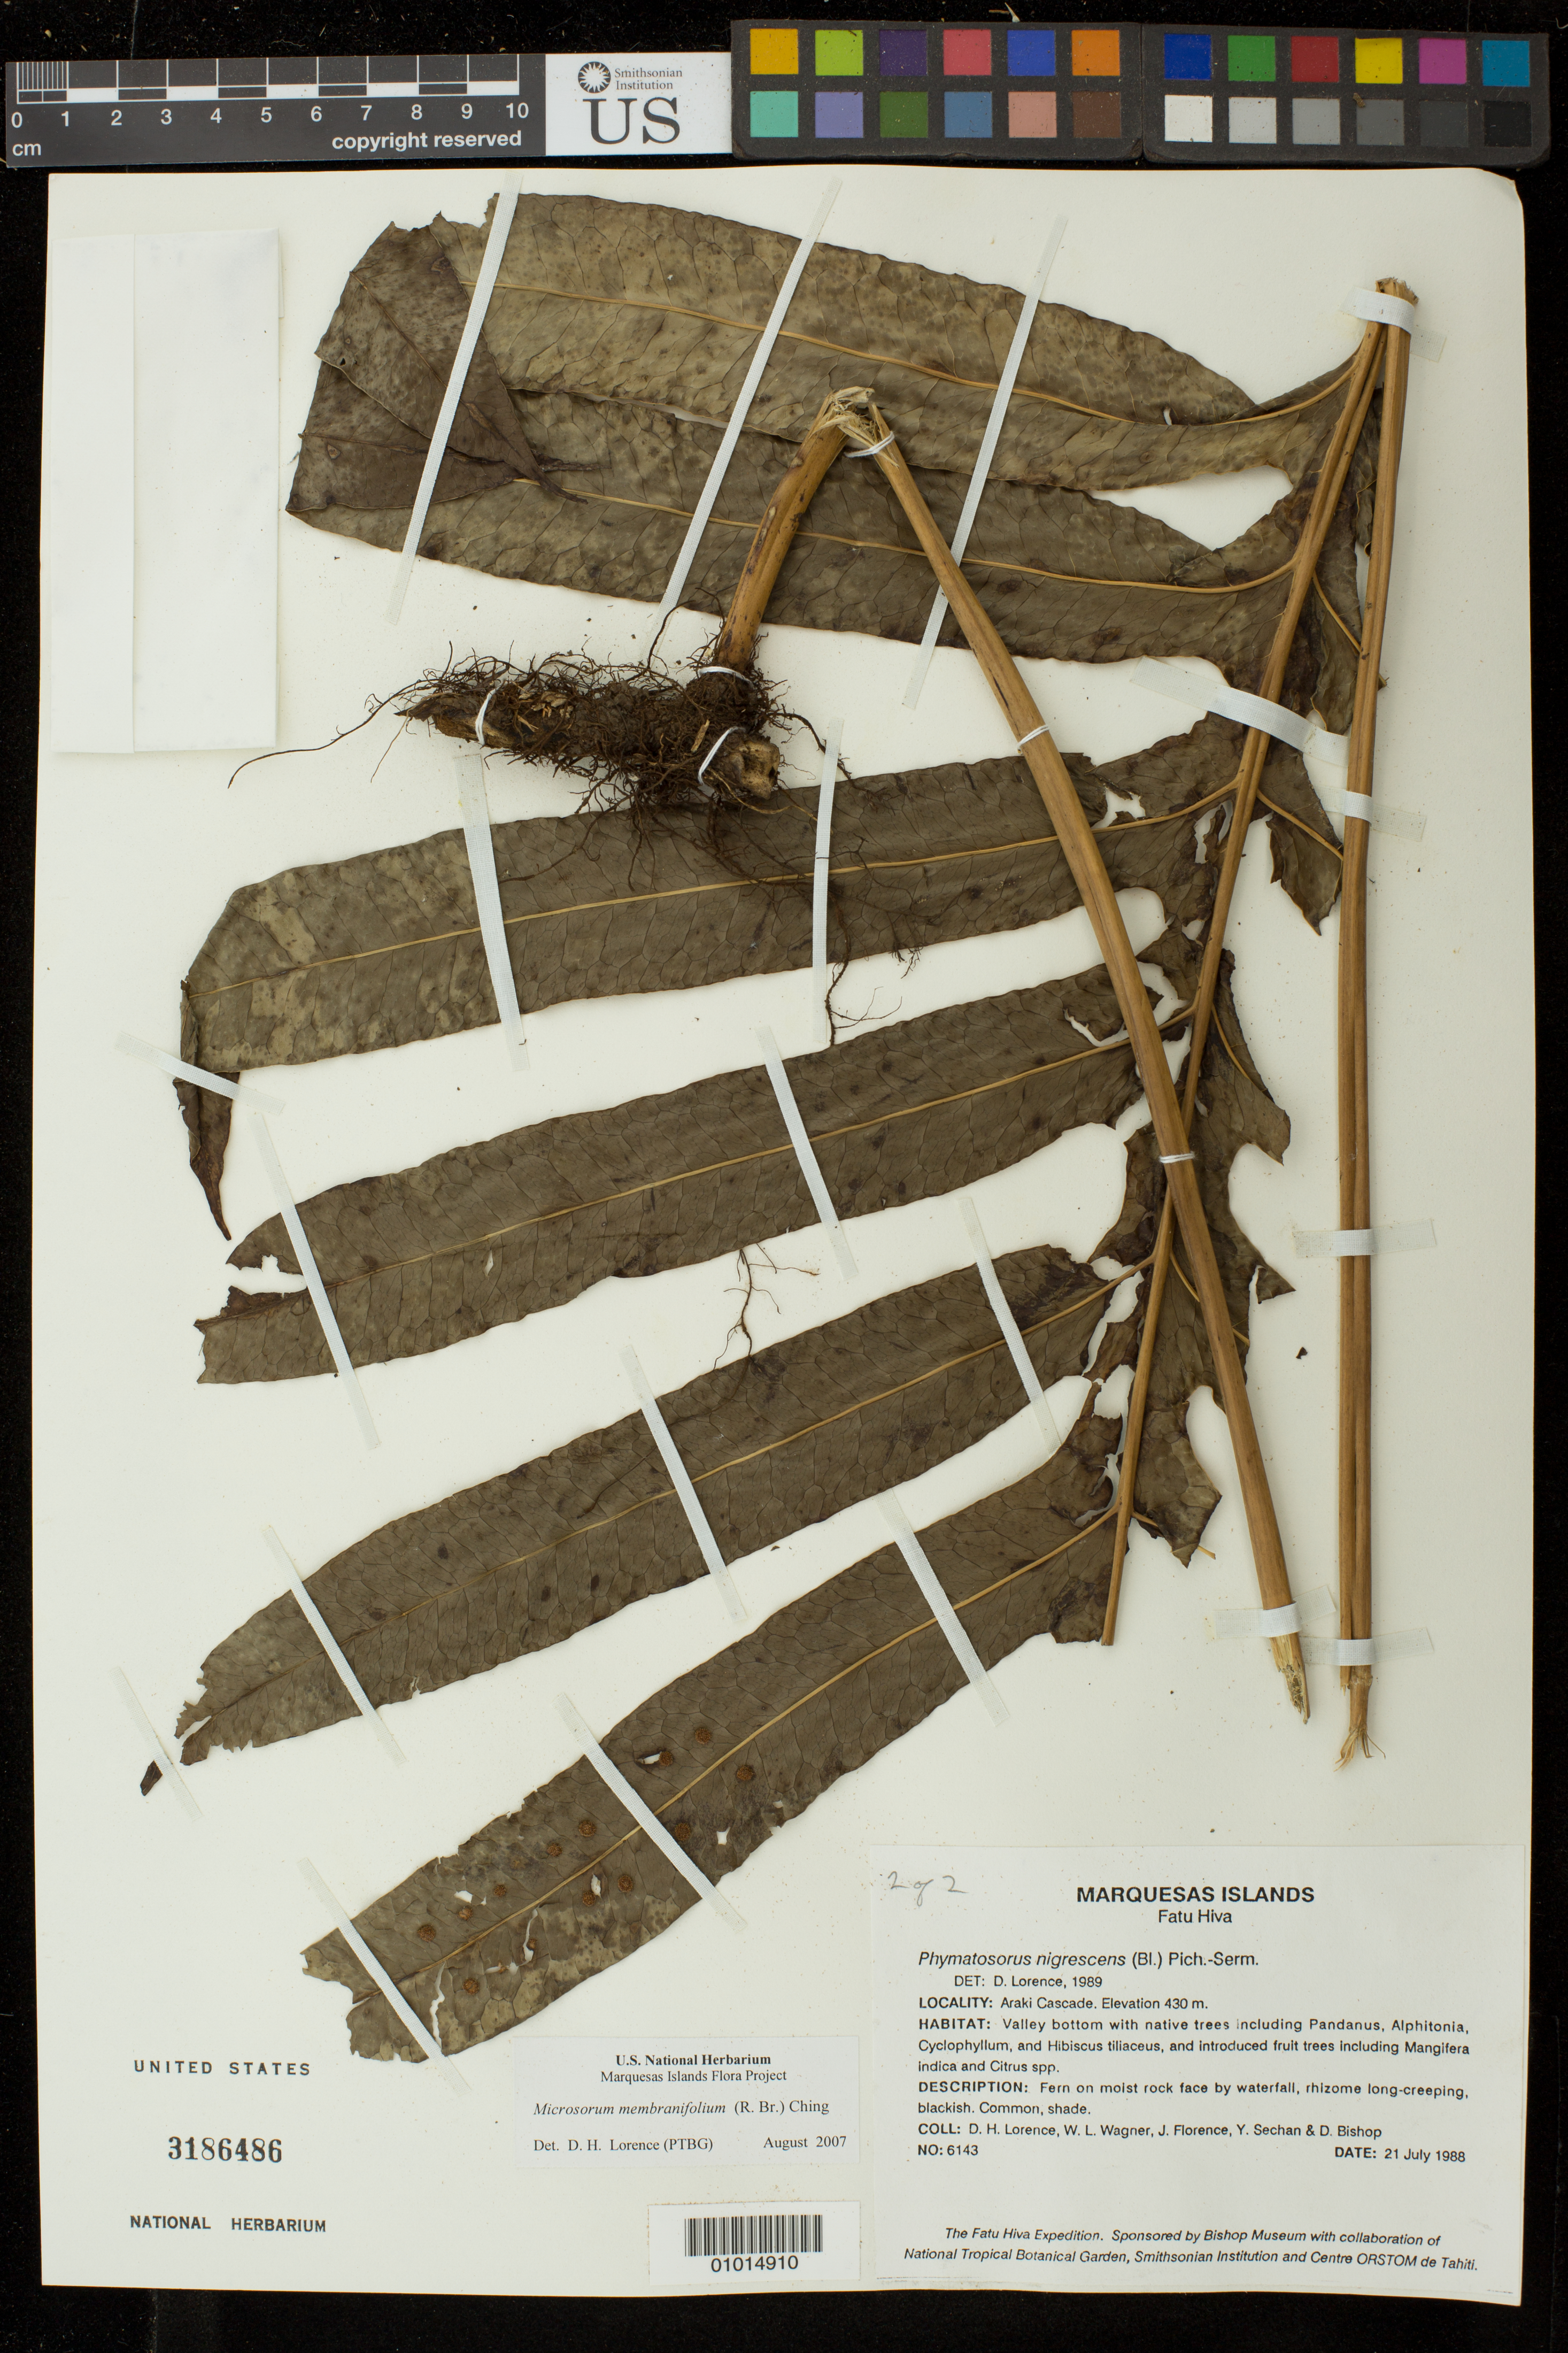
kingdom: Plantae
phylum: Tracheophyta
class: Polypodiopsida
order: Polypodiales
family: Polypodiaceae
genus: Microsorum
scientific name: Microsorum membranifolium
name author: (R. Br.) Ching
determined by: Lorence, David H., (PTBG), National Tropical Botanical Garden (UNITED STATES)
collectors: D. Lorence, W. L. Wagner, J. Florence, Y. Sechan & D. Bishop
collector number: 6143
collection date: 1988-07-21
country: French Polynesia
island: Fatu Hiva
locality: Araki Cascade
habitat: Valley bottom; common, shade. On moist rock face by waterfall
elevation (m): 430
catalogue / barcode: US 3186486